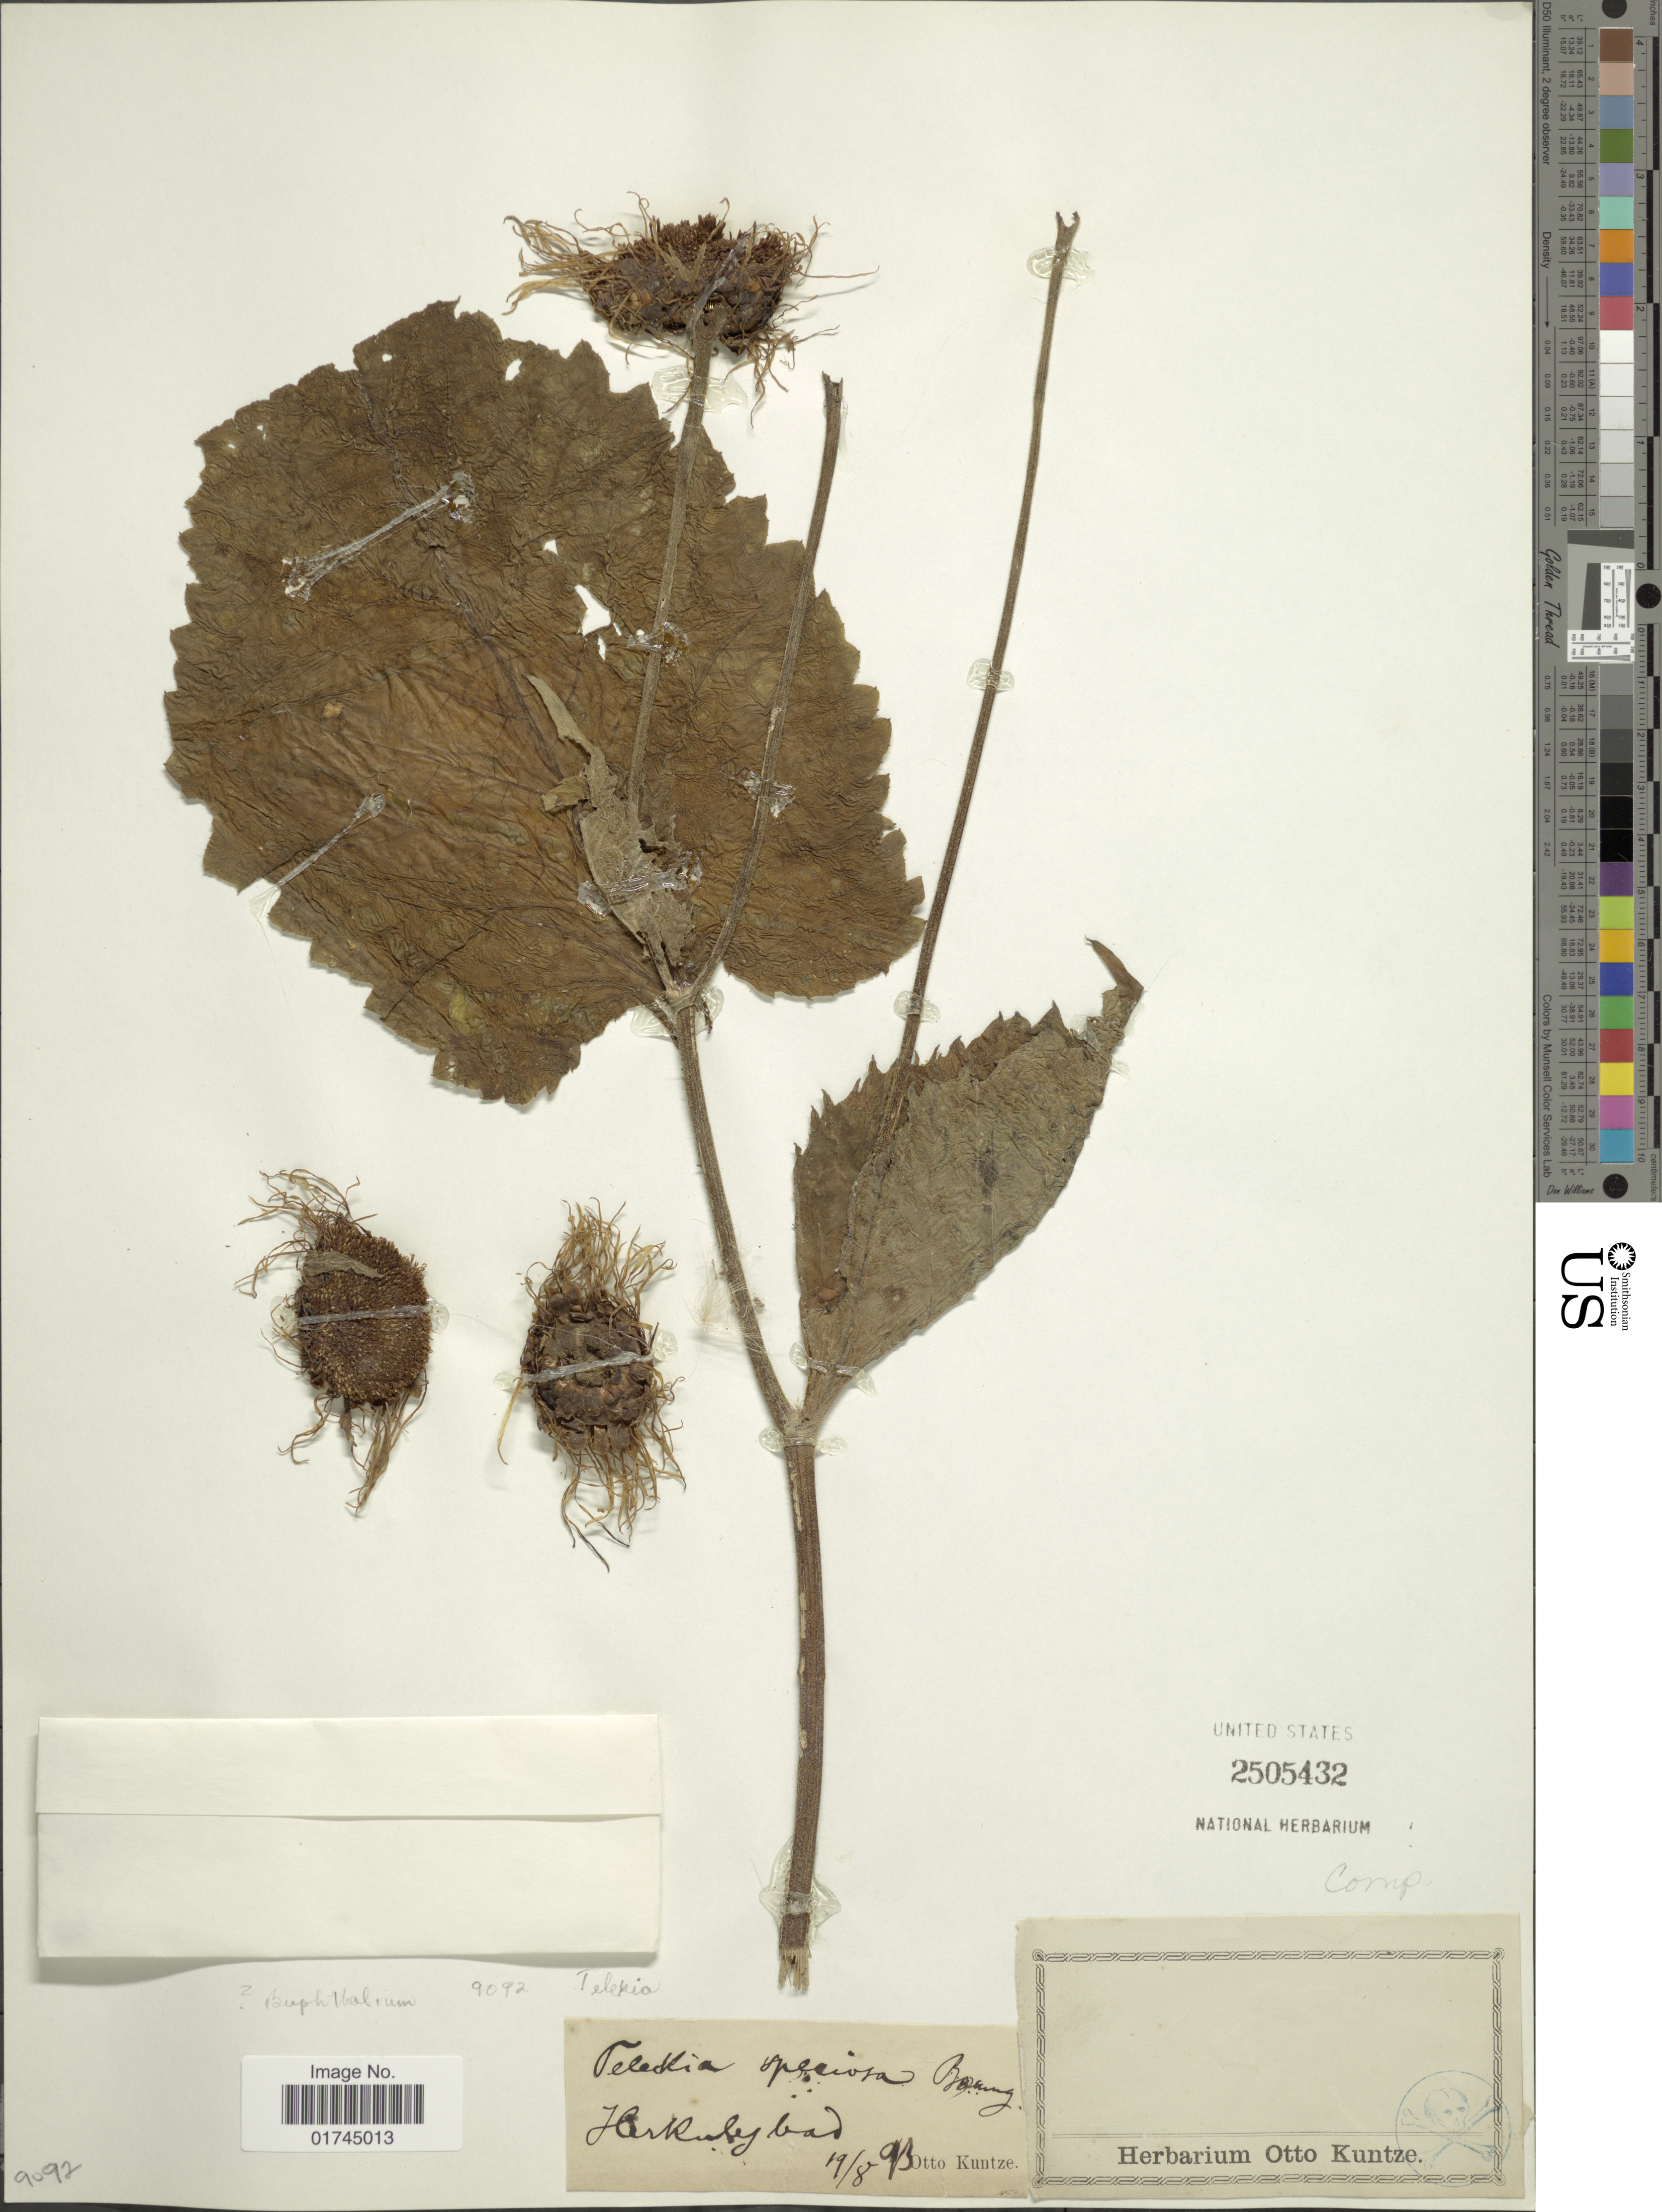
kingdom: Plantae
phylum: Tracheophyta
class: Magnoliopsida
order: Asterales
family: Asteraceae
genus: Buphthalmum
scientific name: Buphthalmum speciosum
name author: Schreb.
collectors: C.E.O. Kuntze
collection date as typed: Transcribed d/m/y: 19/8/93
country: Romania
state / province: Caraş-Severin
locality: Herkulesbad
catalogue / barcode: US 2505432